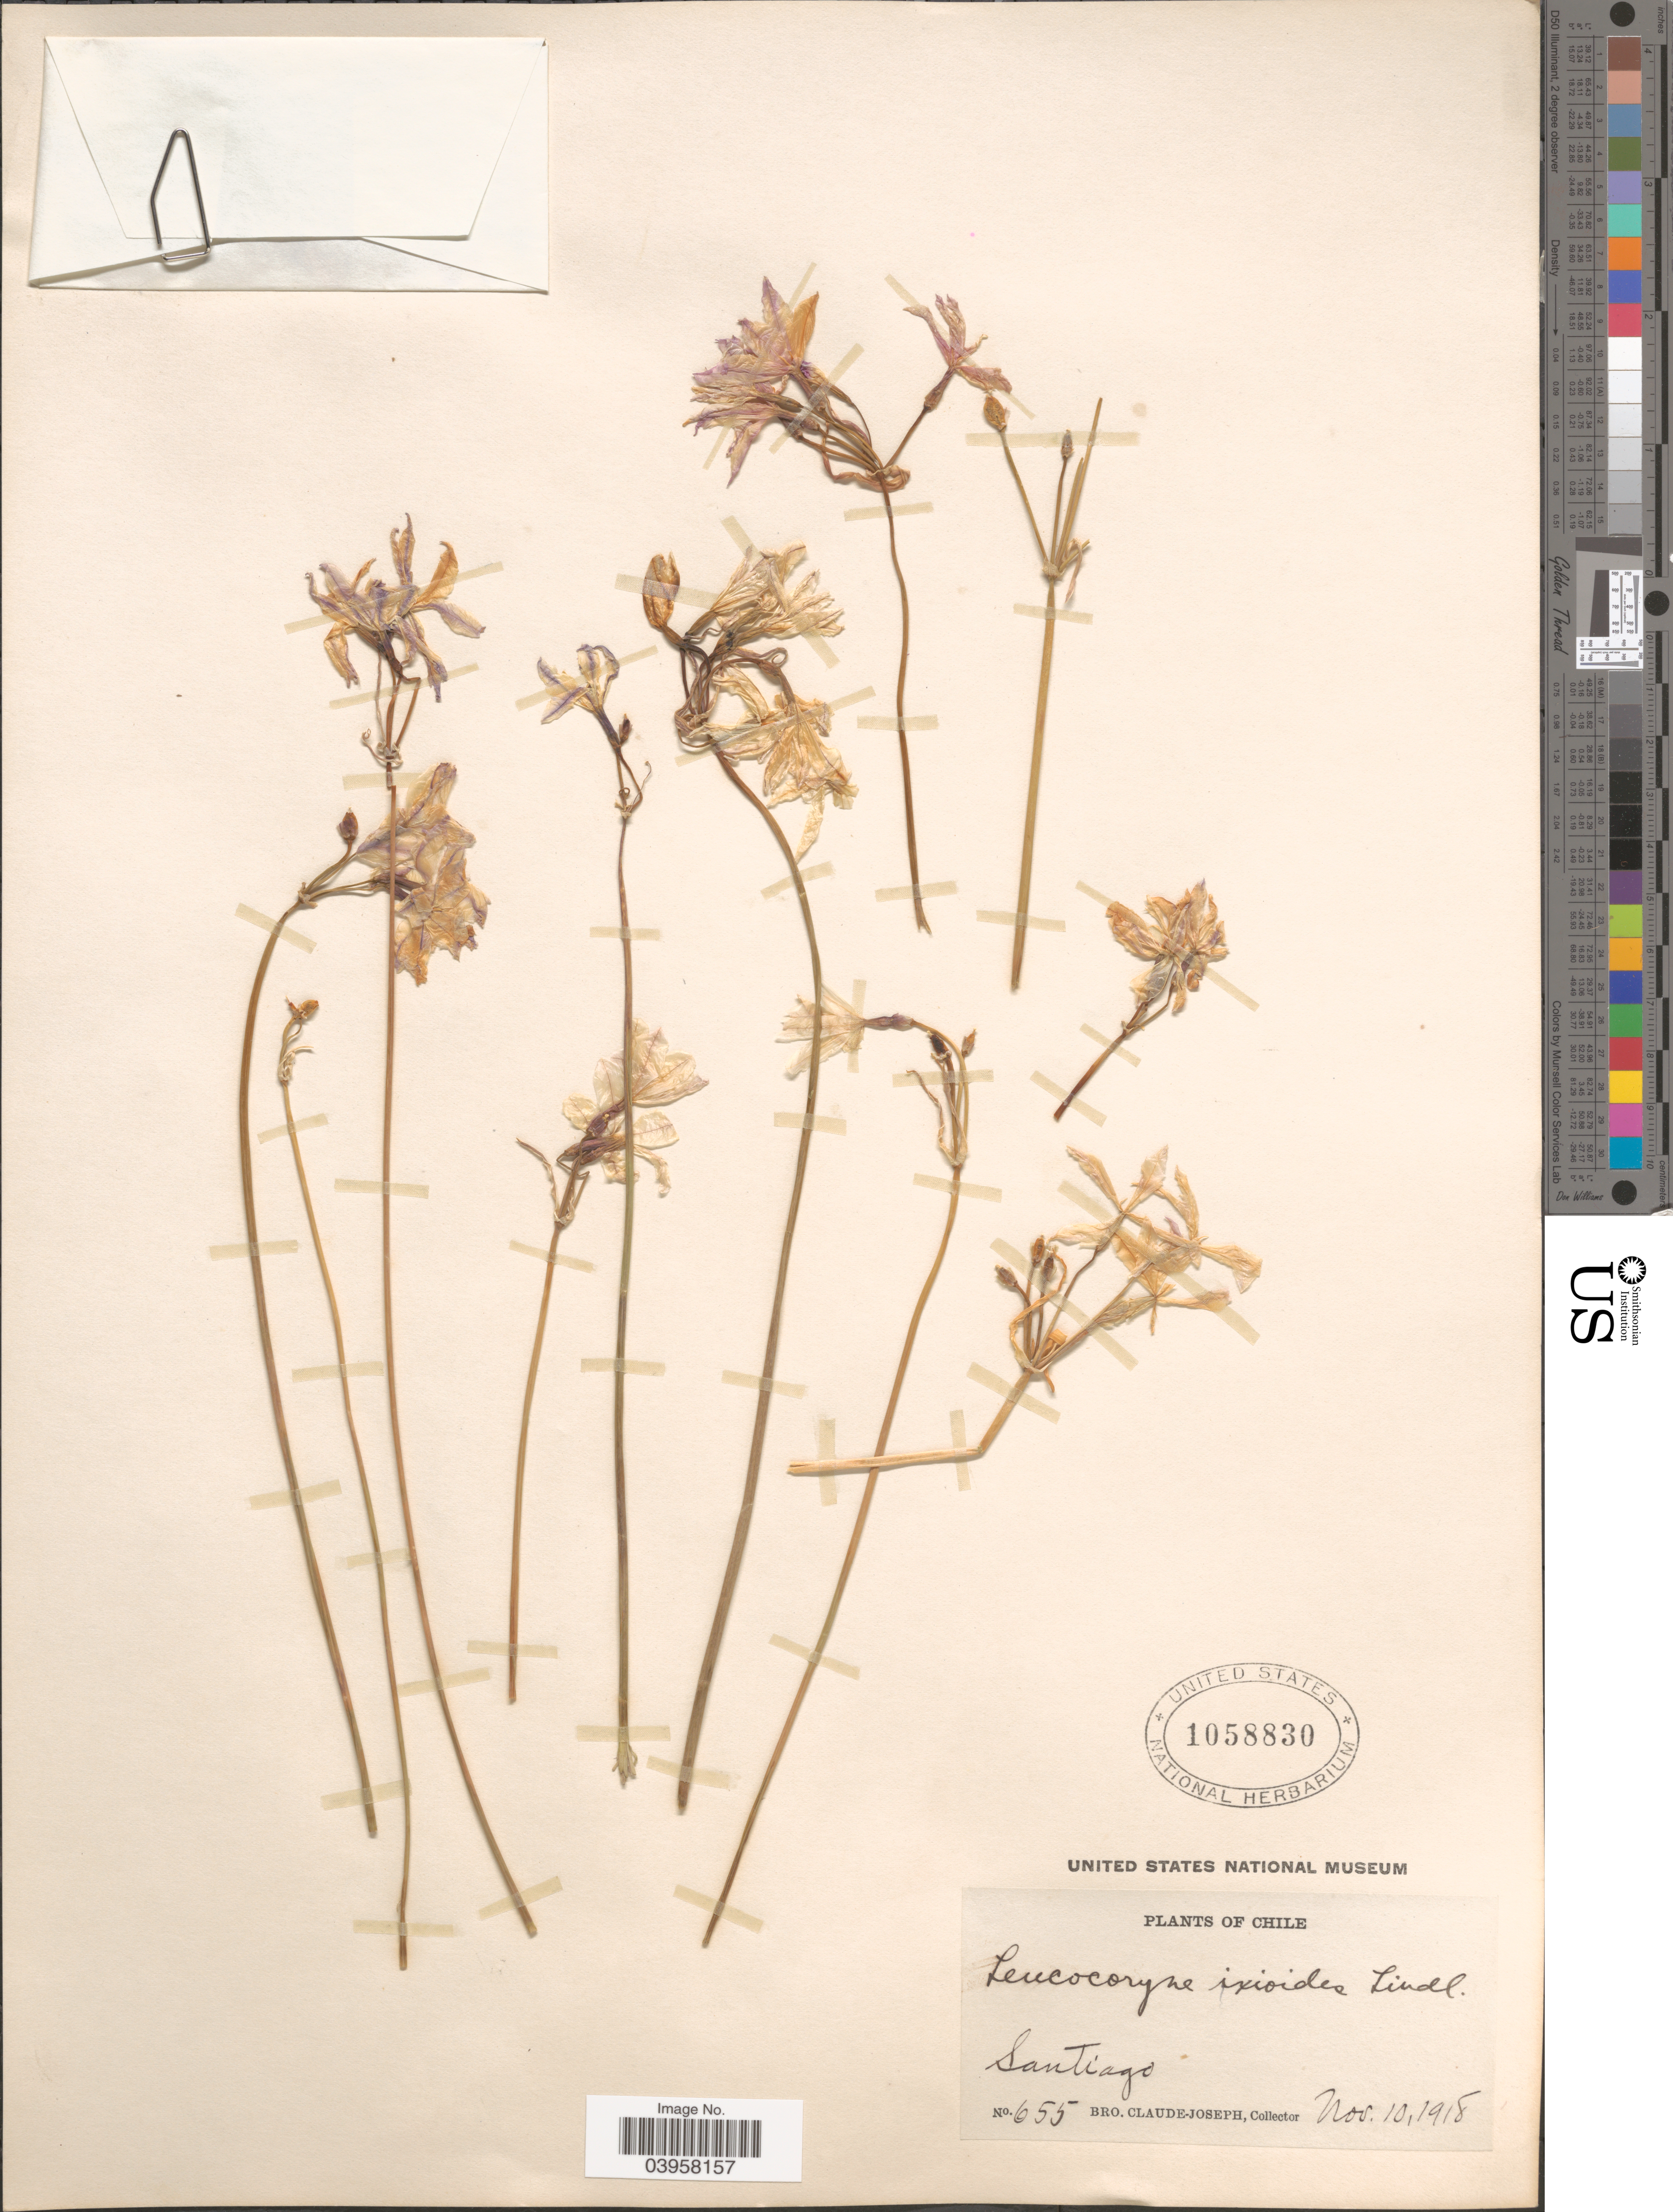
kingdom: Plantae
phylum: Tracheophyta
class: Liliopsida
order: Asparagales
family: Amaryllidaceae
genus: Leucocoryne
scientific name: Leucocoryne ixioides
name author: Lindl.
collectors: Bro. Claude-Joseph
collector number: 655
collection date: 1918-11-10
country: Chile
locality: Santiago.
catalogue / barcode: US 1058830